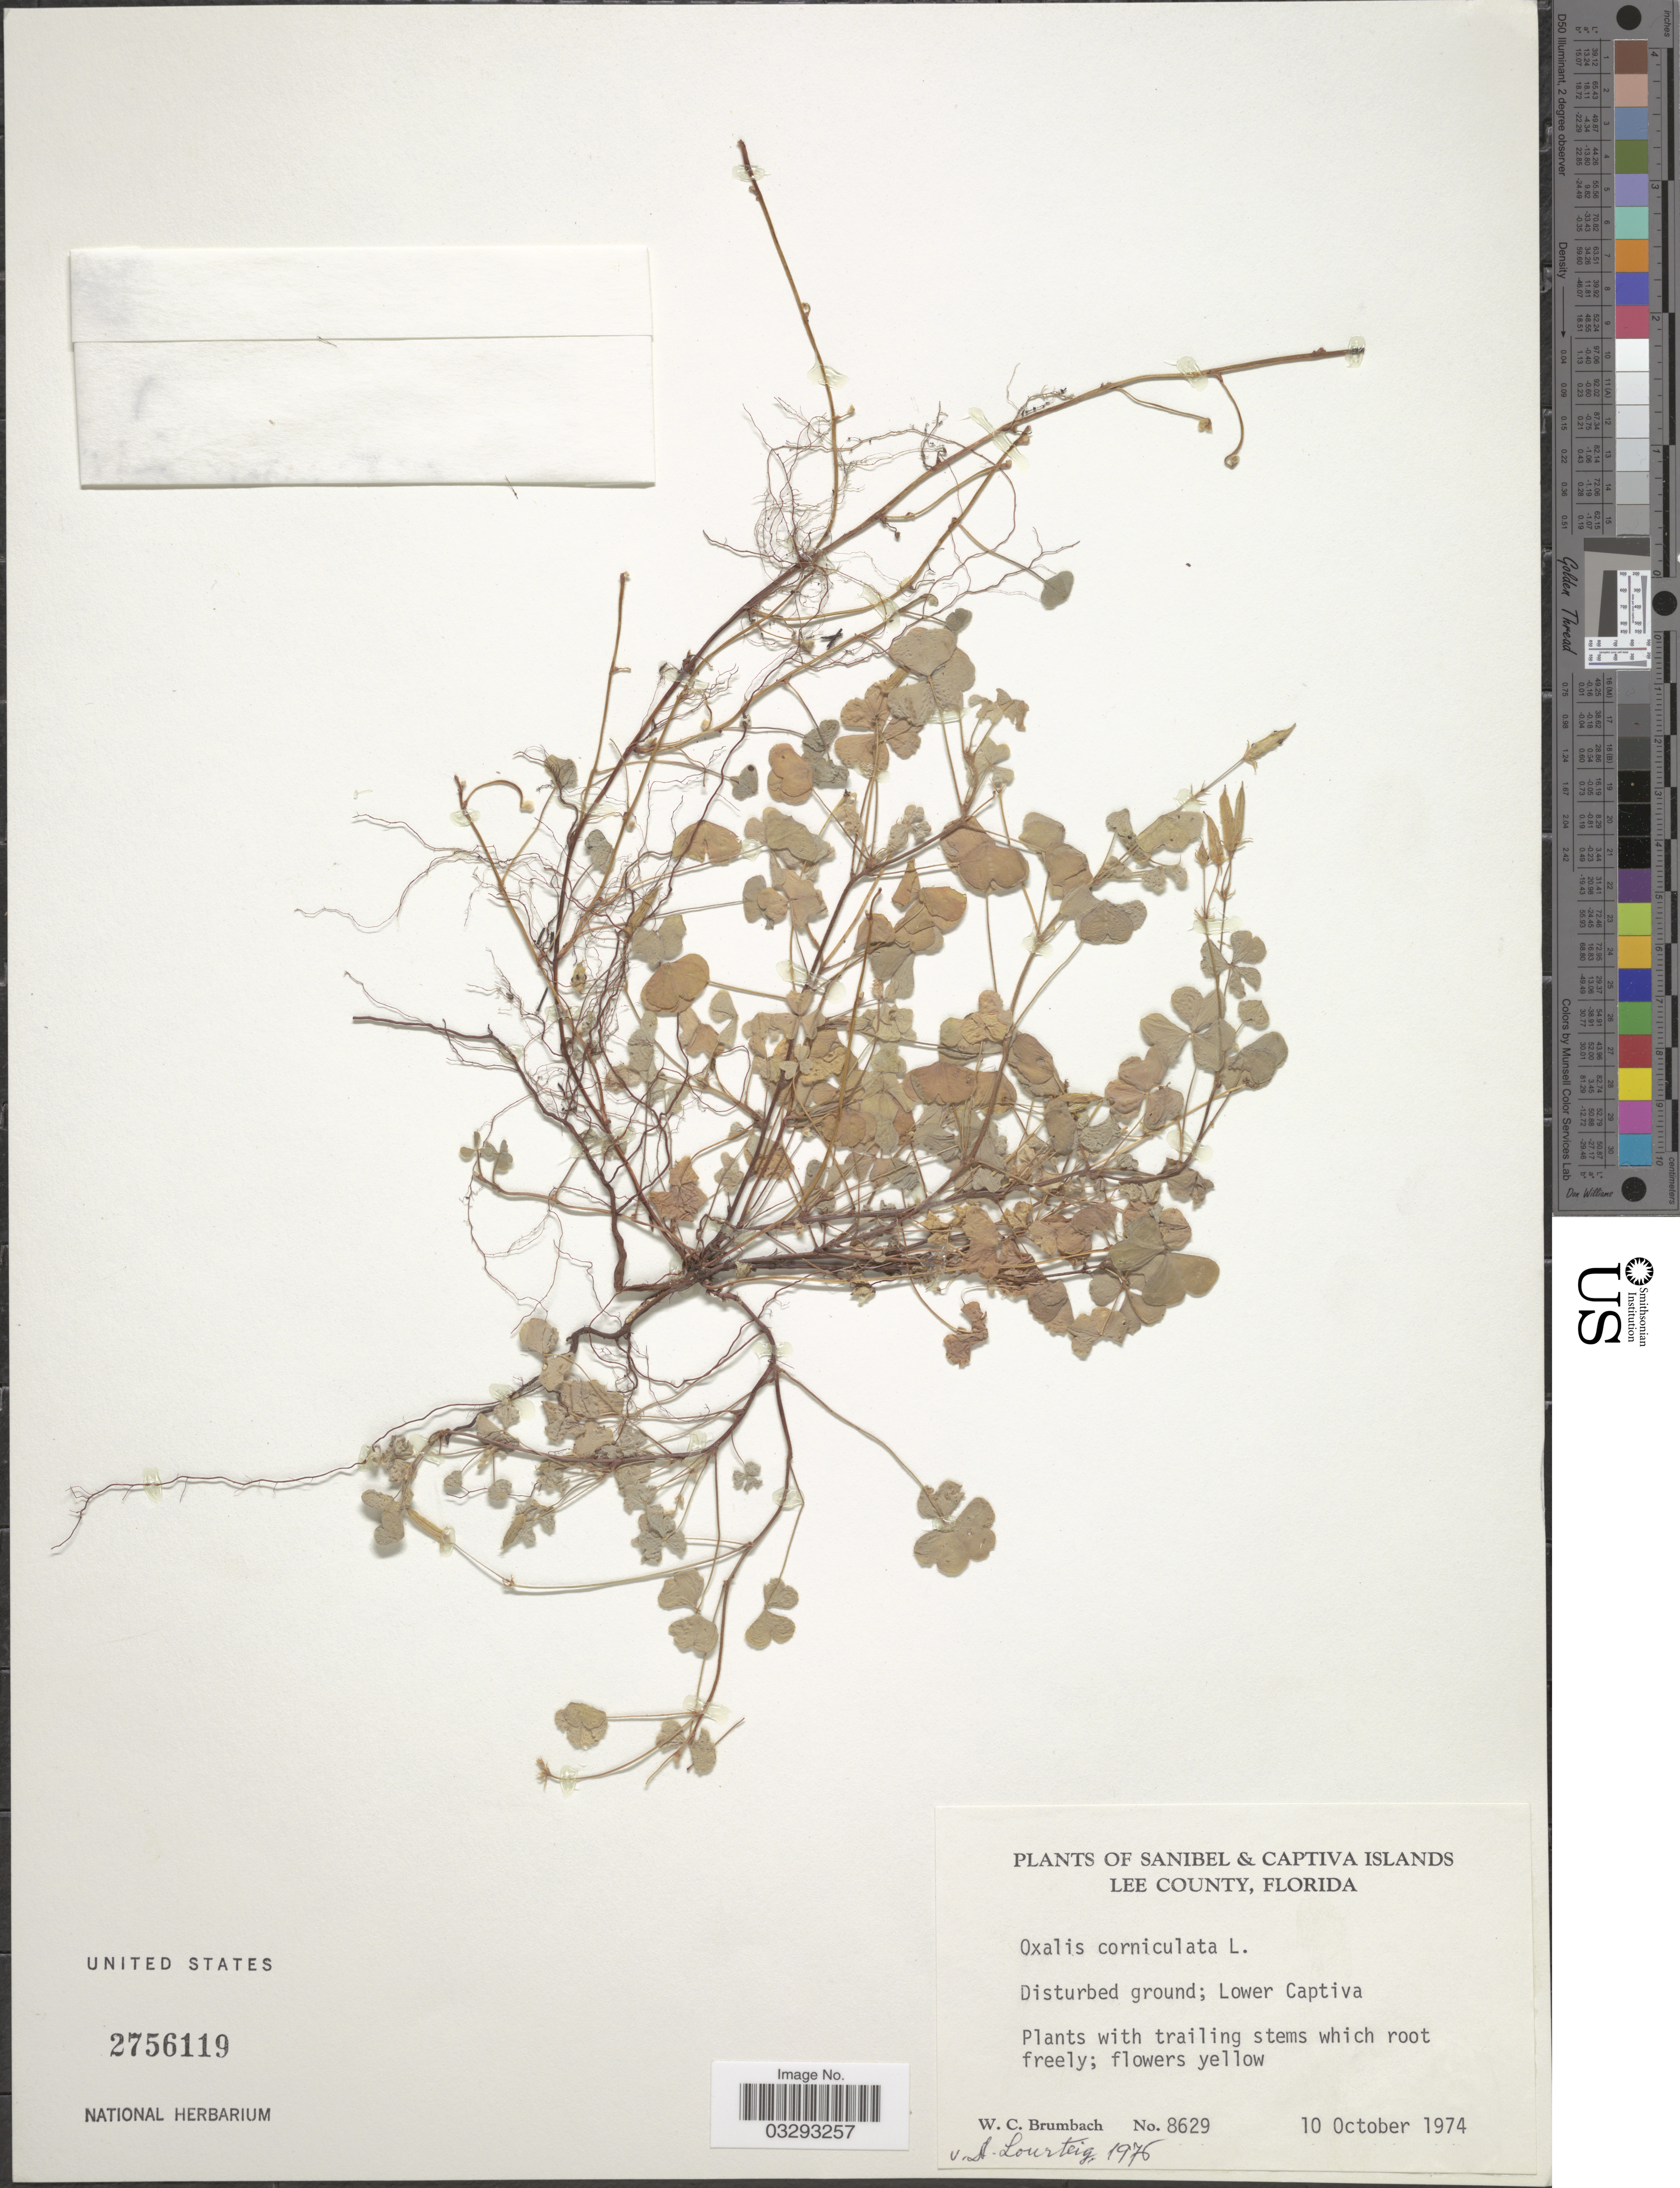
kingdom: Plantae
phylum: Tracheophyta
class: Magnoliopsida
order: Oxalidales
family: Oxalidaceae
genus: Oxalis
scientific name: Oxalis corniculata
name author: L.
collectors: W. C. Brumbach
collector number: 8629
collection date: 1974-10-10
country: United States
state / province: Florida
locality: Sanibel & Captiva Islands. Lee County. Disturbed ground; Lower Captiva.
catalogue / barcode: US 2756119